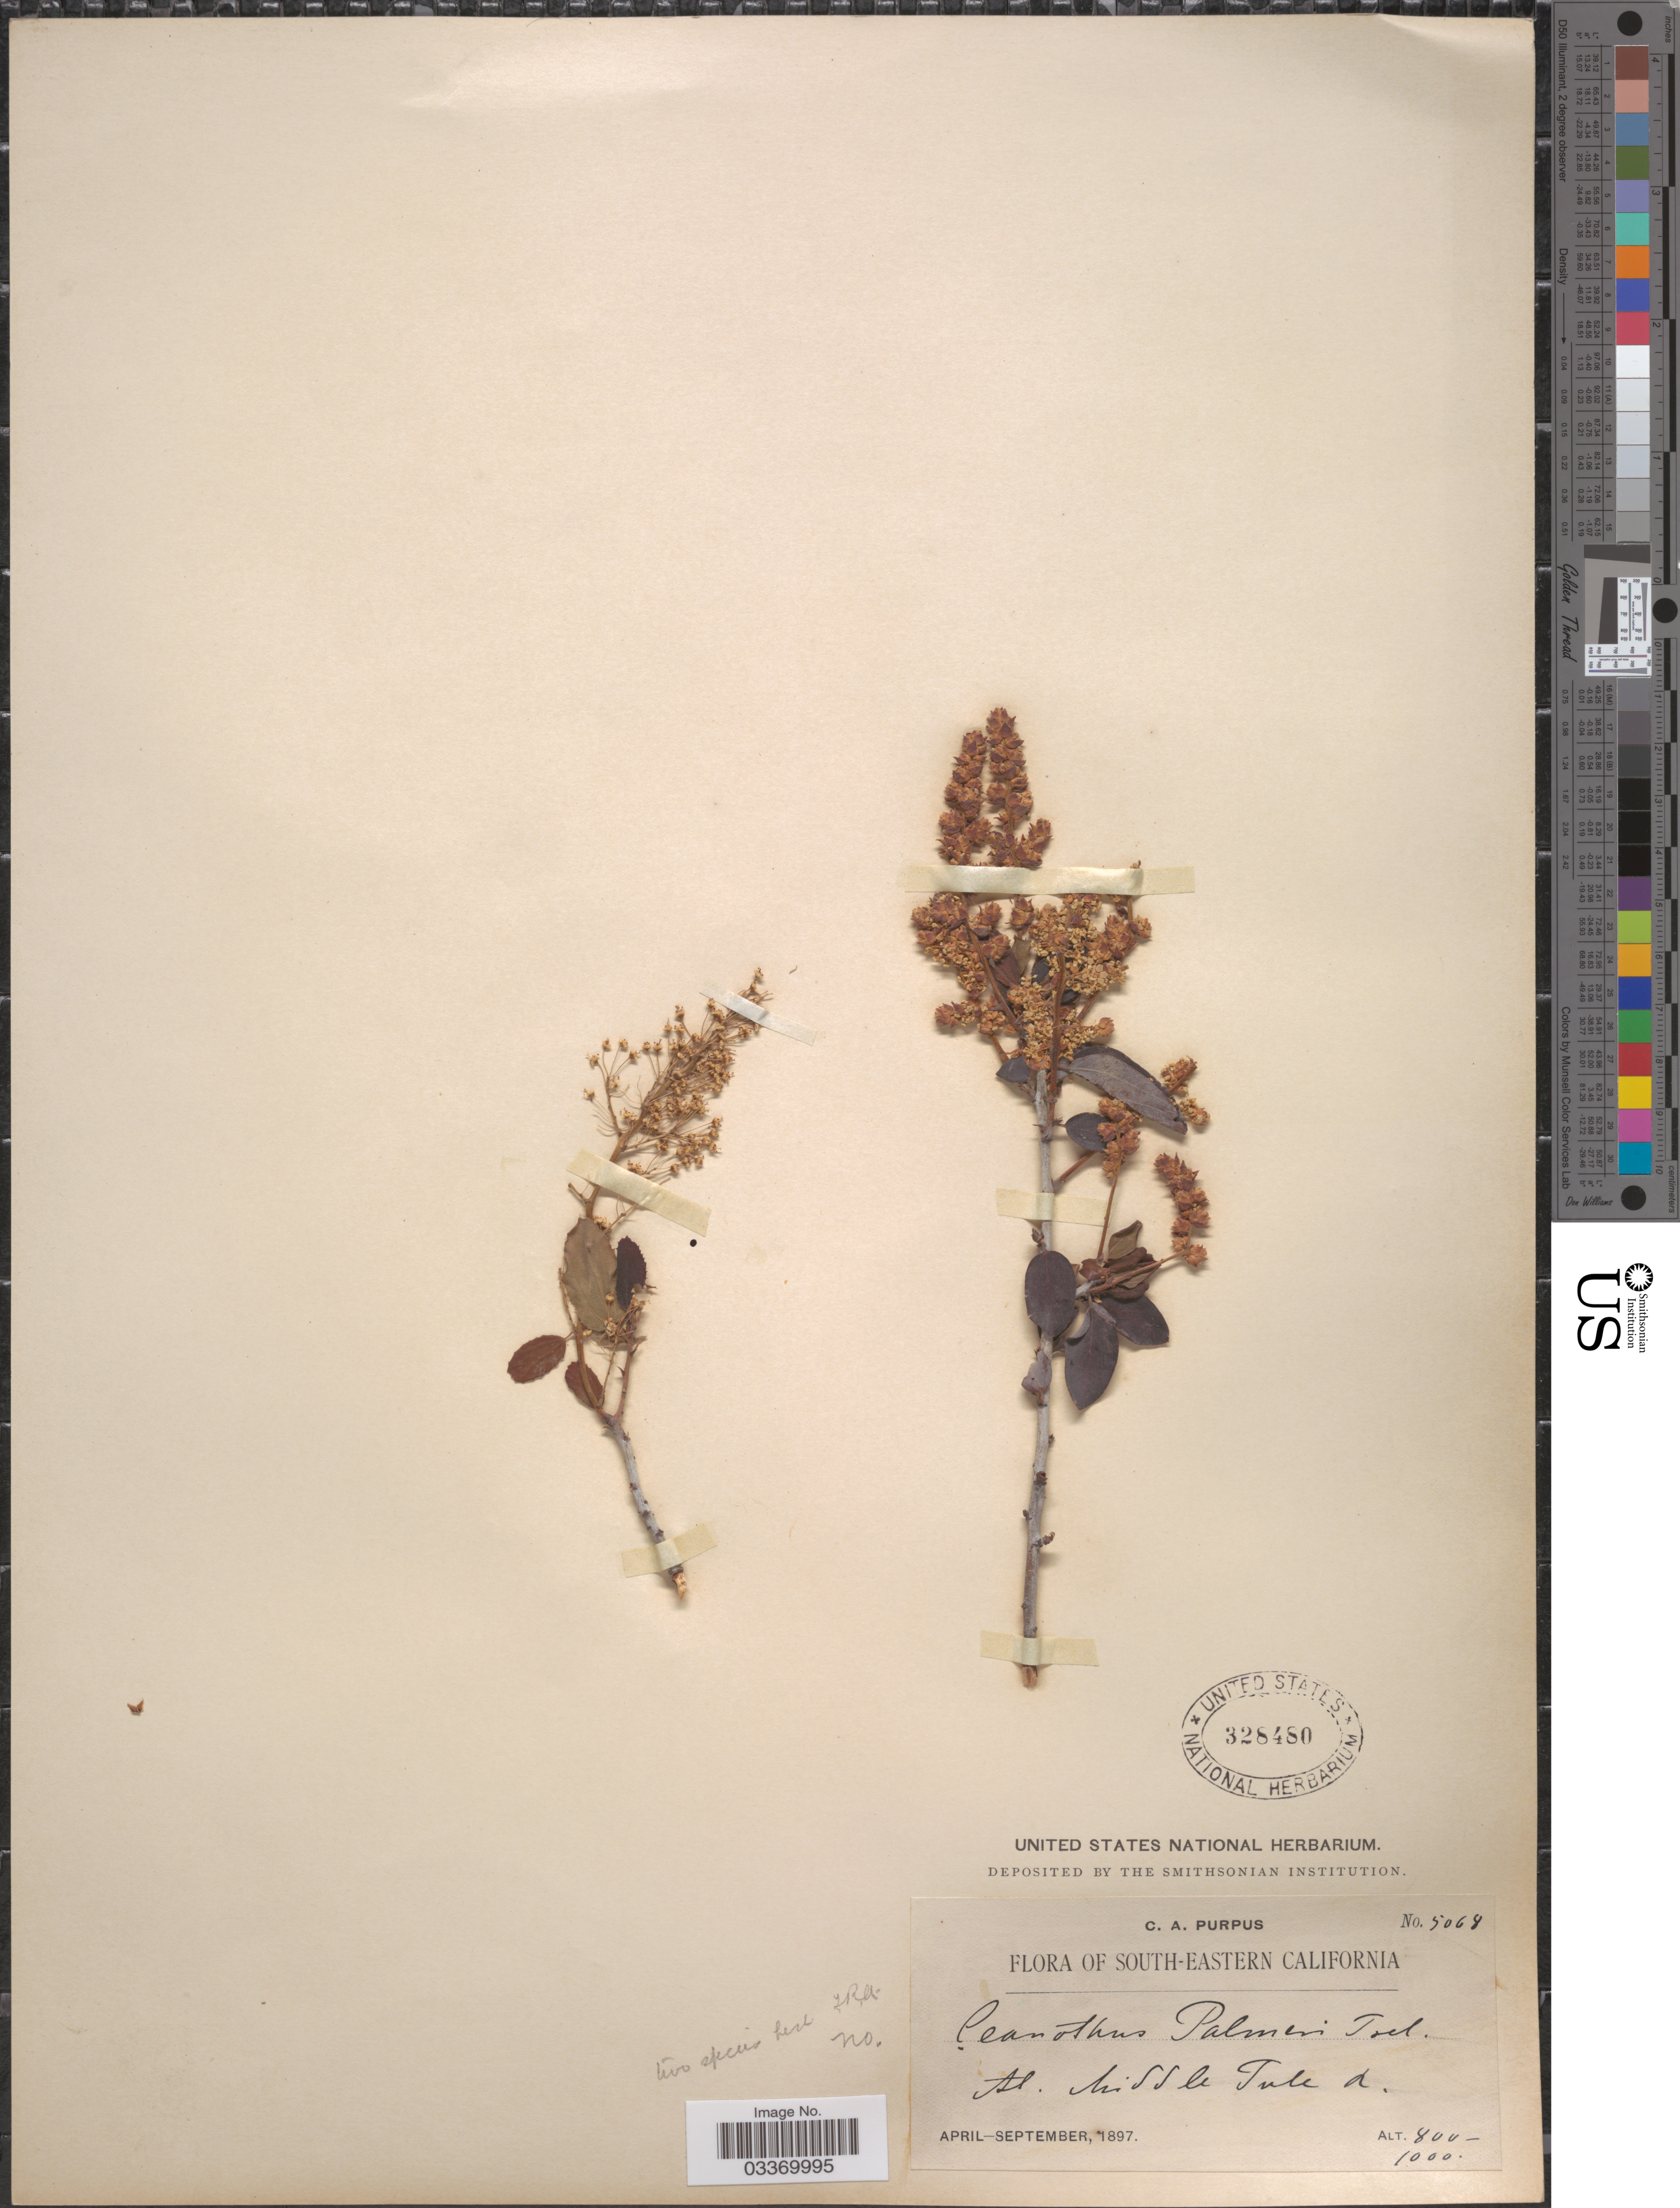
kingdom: Plantae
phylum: Tracheophyta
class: Magnoliopsida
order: Rosales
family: Rhamnaceae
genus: Ceanothus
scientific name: Ceanothus palmeri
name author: Trel.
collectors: C. A. Purpus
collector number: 5068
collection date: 1897-04/1897-09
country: United States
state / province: California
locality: South-Eastern California. At Middle Tule R.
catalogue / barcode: US 328480